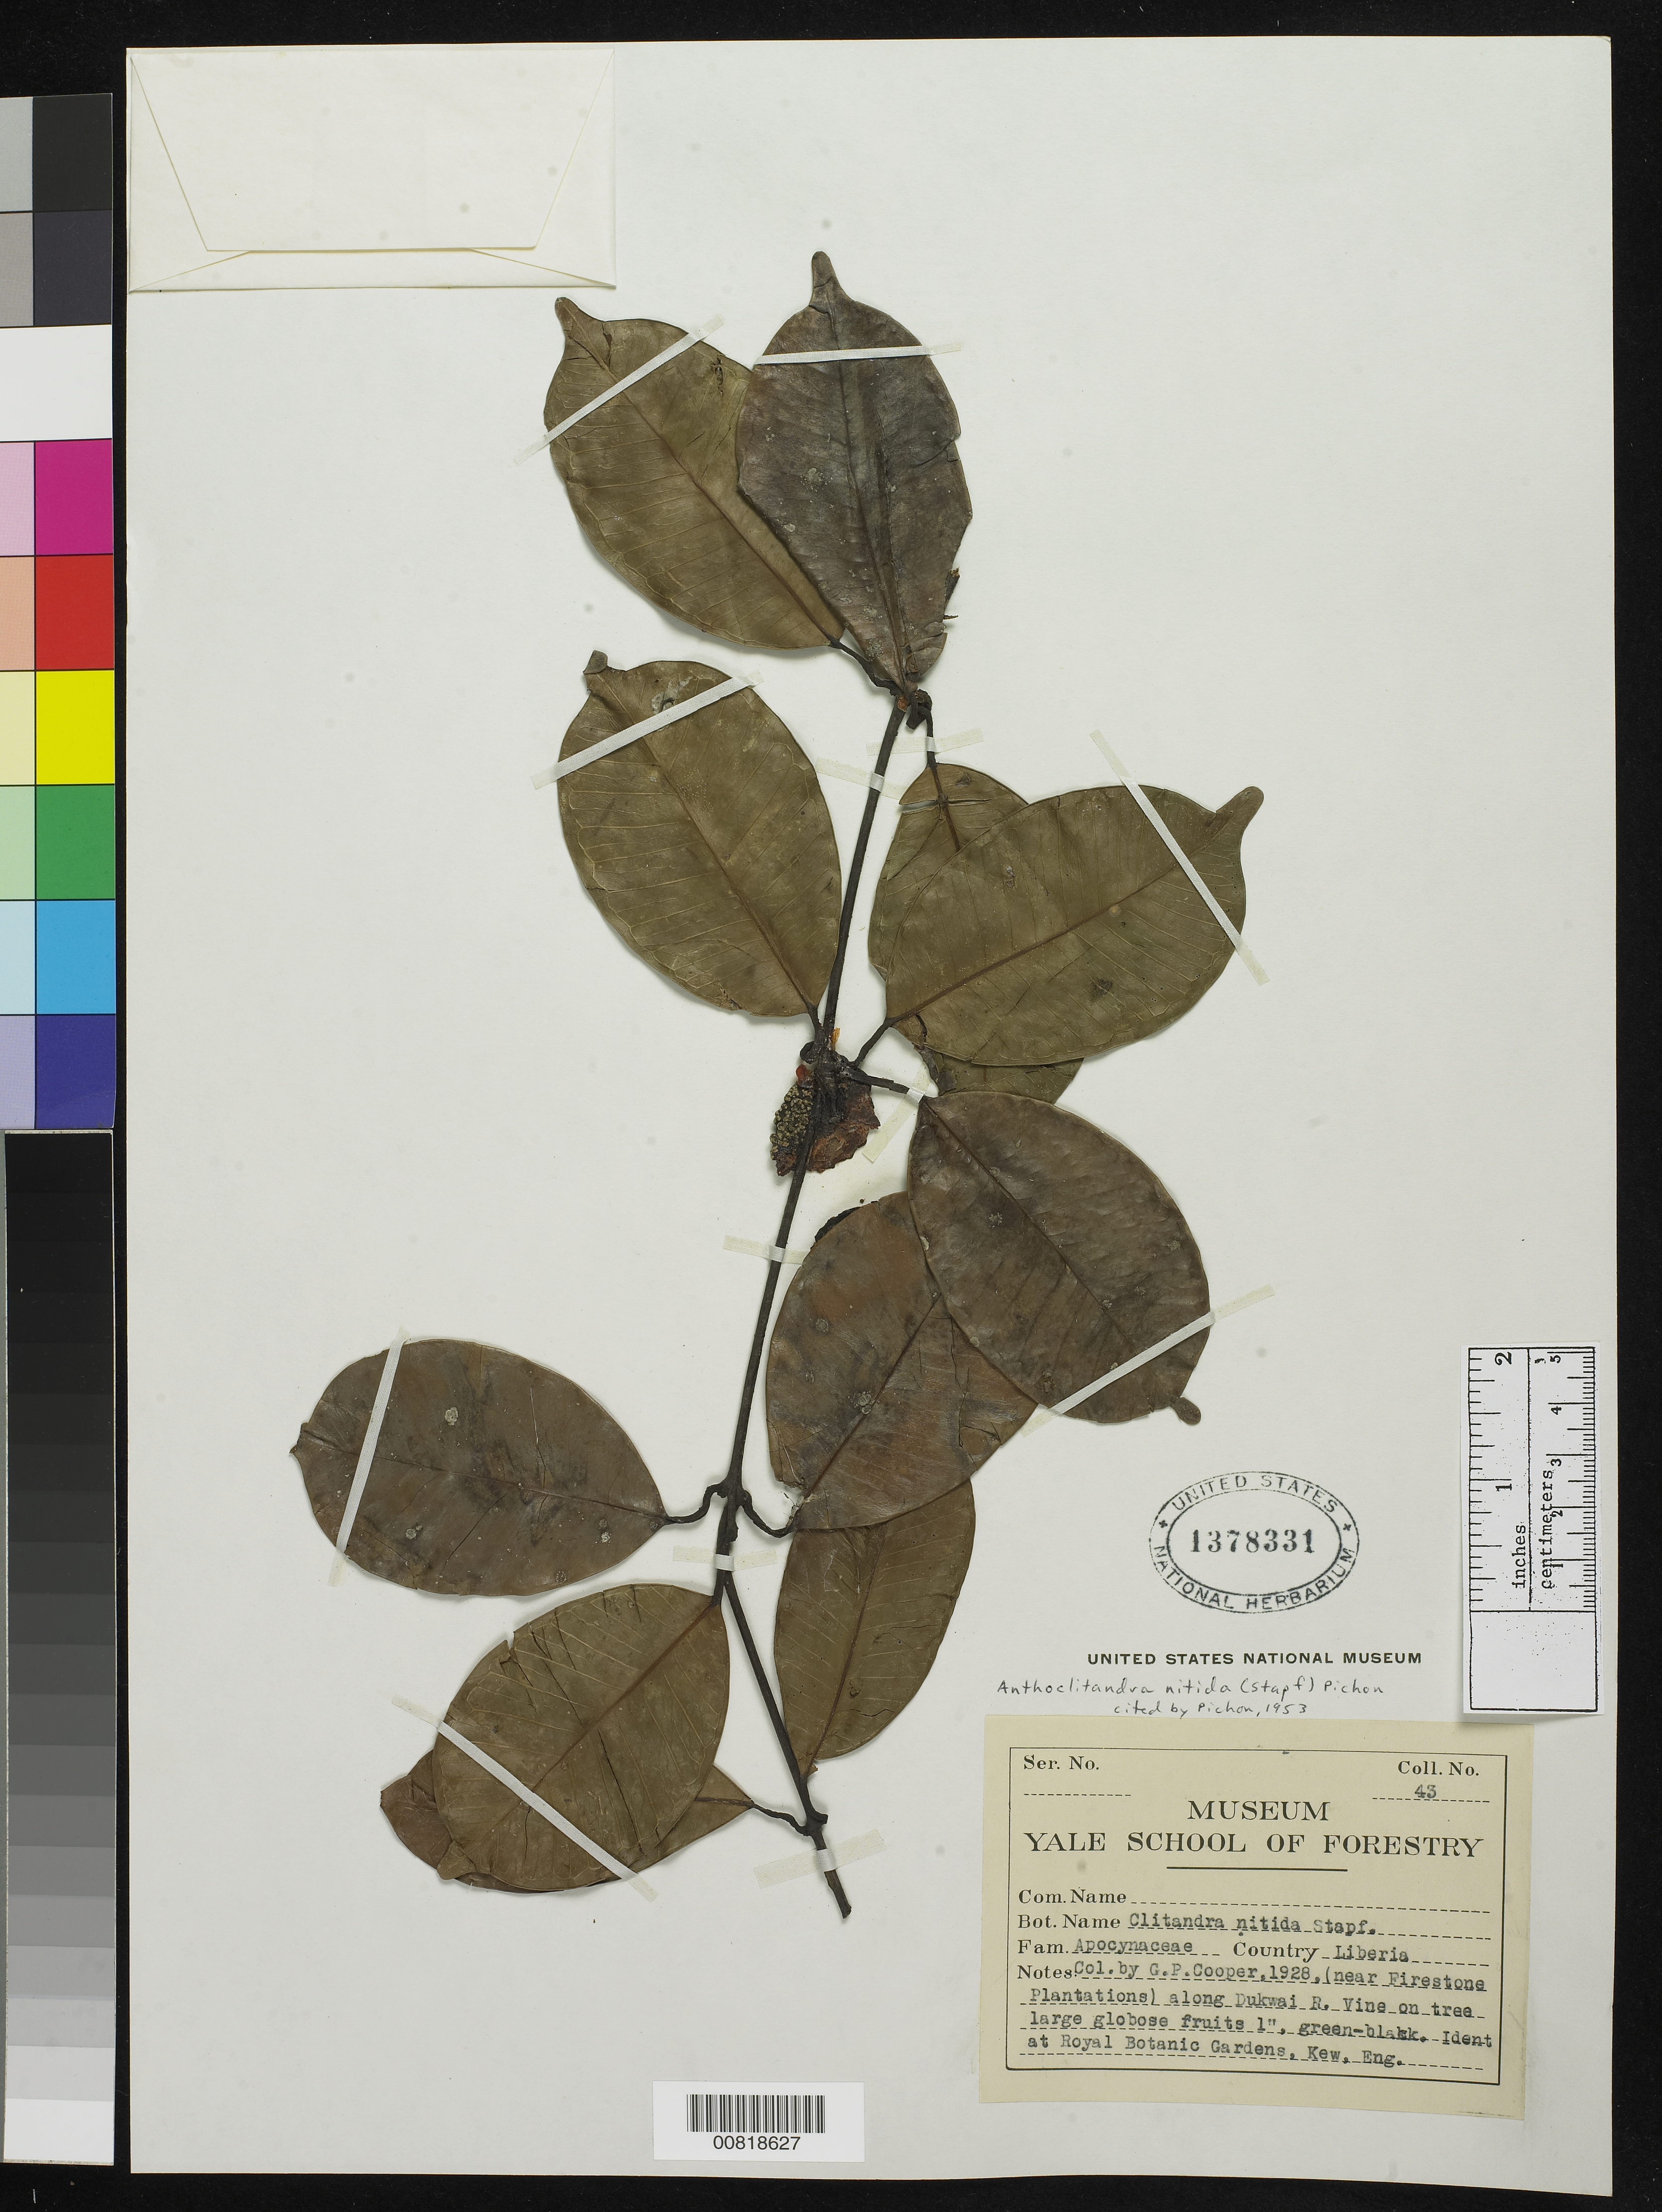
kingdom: Plantae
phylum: Tracheophyta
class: Magnoliopsida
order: Gentianales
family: Apocynaceae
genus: Anthoclitandra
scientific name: Anthoclitandra nitida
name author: (Stapf) Pichon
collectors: G. Cooper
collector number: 43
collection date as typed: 1928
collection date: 1928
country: Liberia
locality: (near Firestone Plantations) along Dukwai River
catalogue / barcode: US 1378331